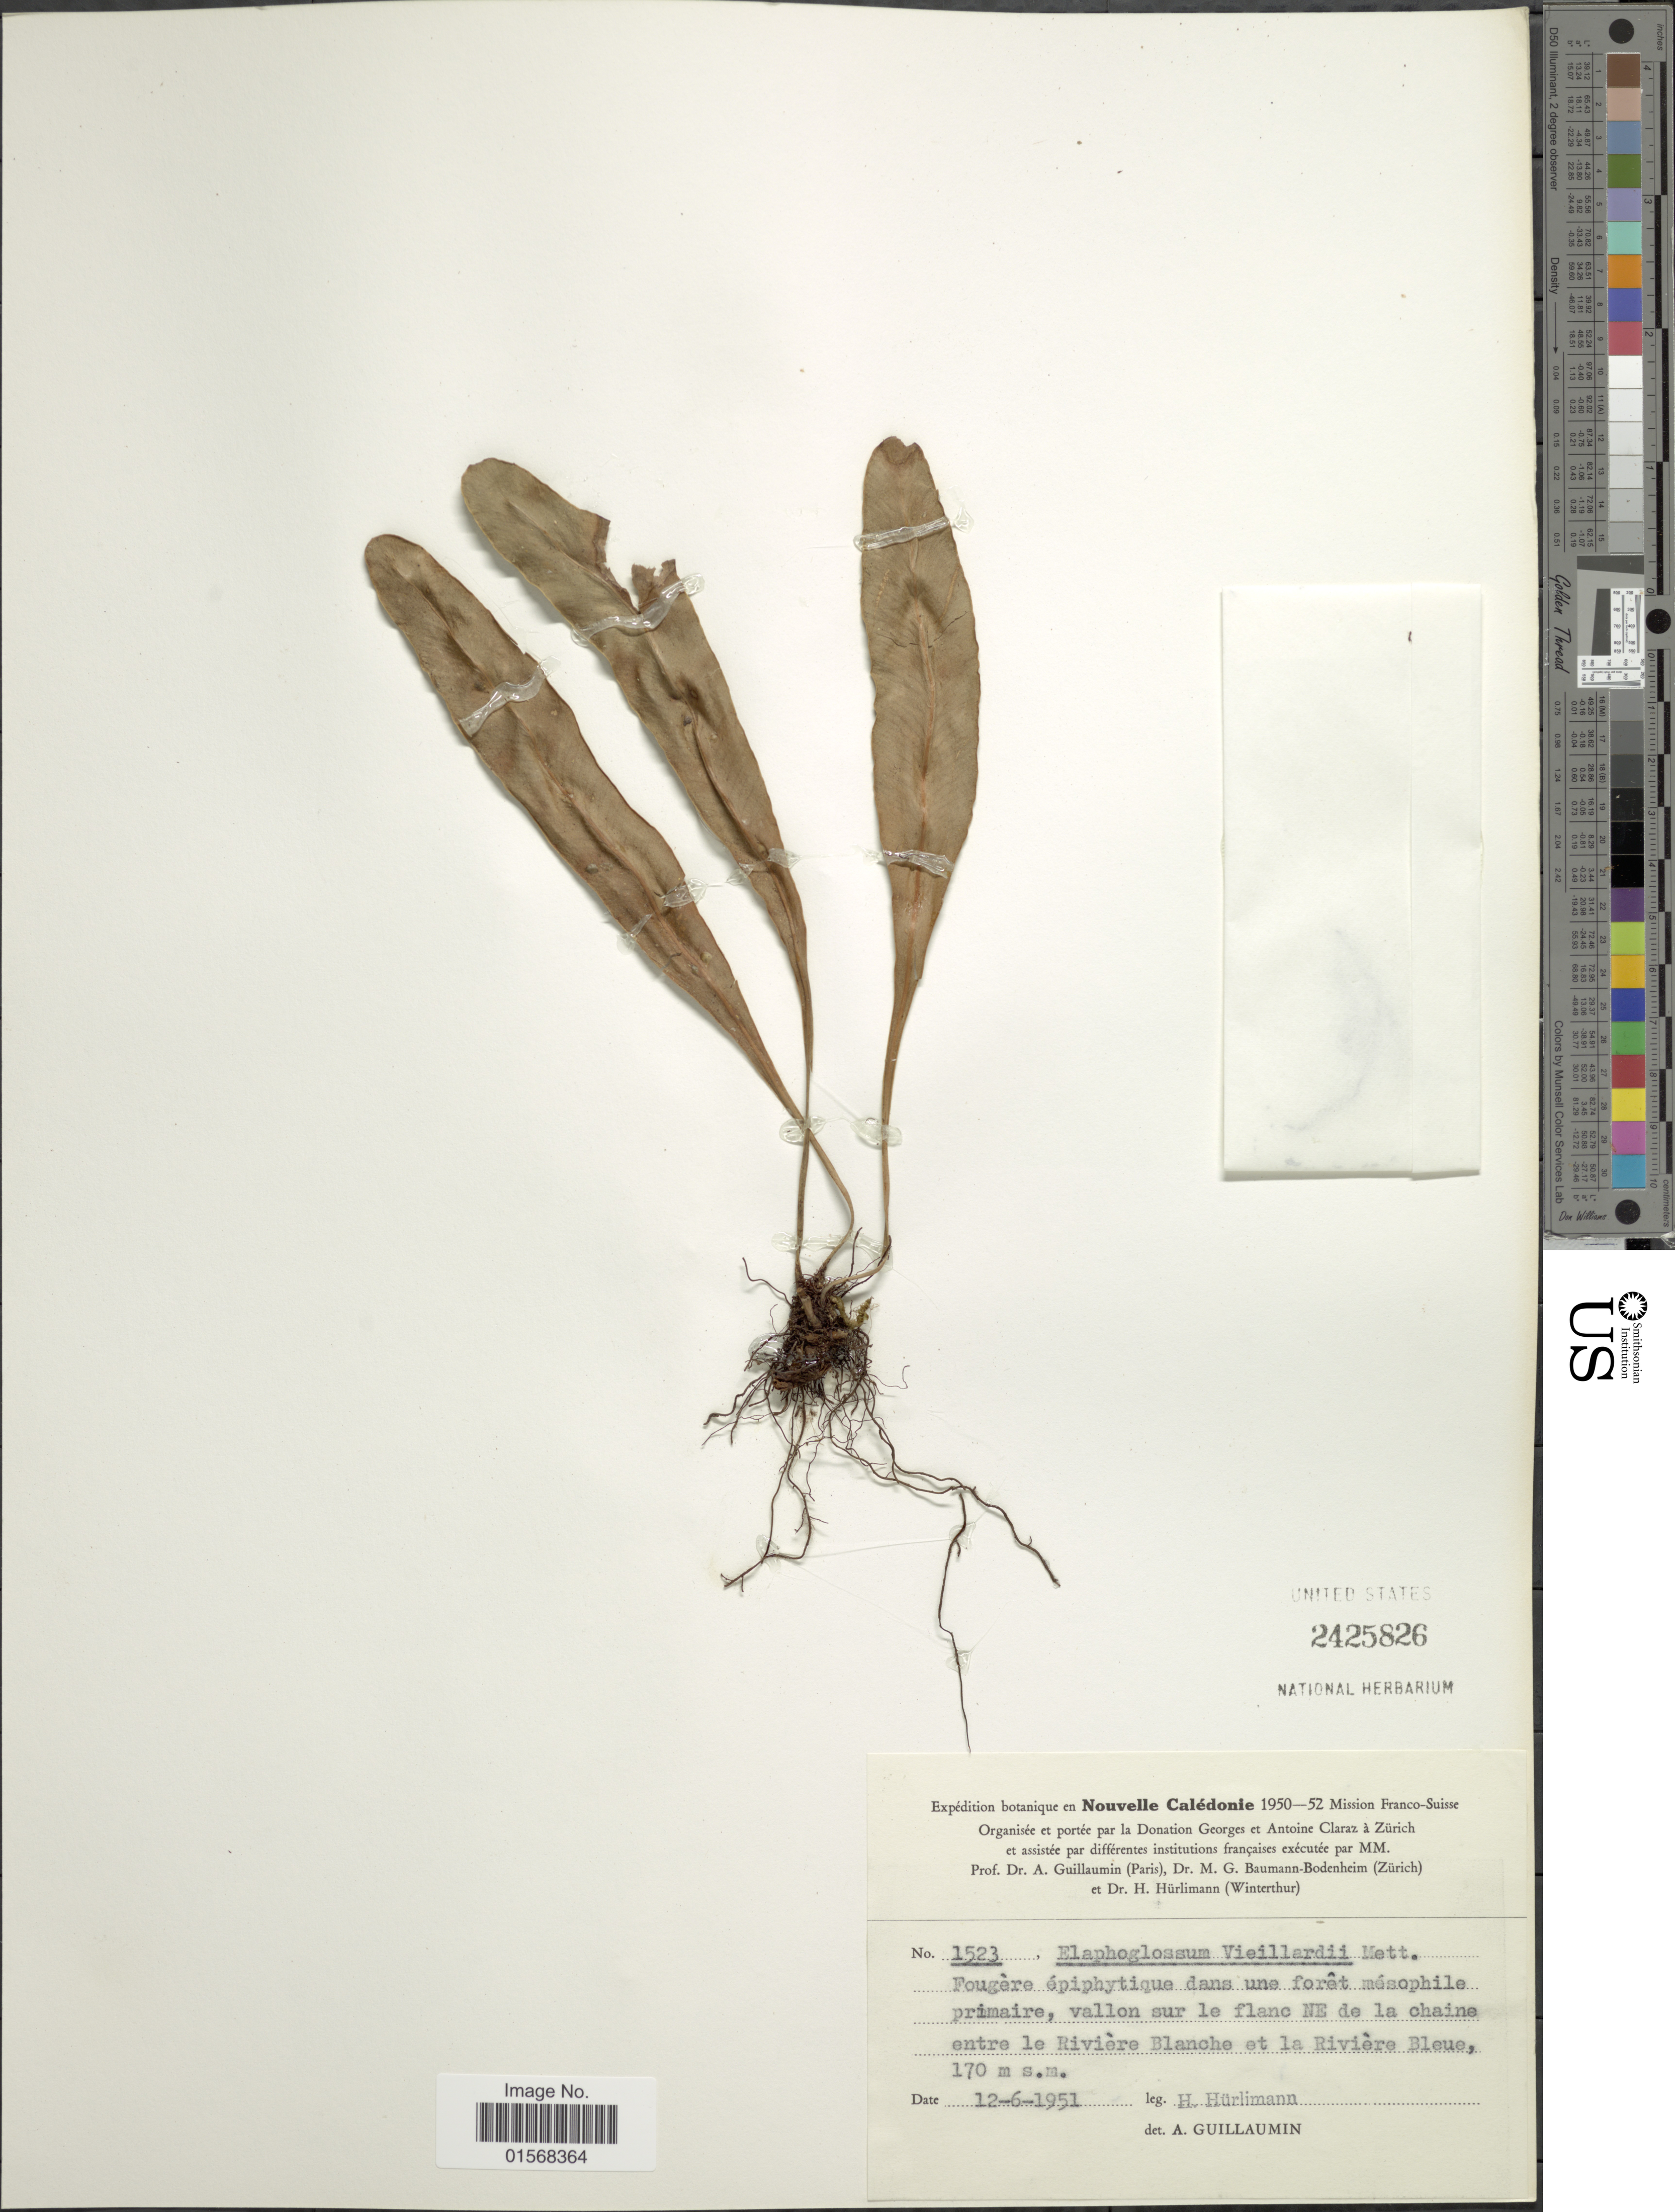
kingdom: Plantae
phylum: Tracheophyta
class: Polypodiopsida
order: Polypodiales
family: Dryopteridaceae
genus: Elaphoglossum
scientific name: Elaphoglossum vieillardii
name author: (Mett.) T. Moore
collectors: H. Hürlimann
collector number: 1523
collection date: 1951-06-12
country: New Caledonia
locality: Nouvelle Caledonie. Vallon sur le flanc NE de la chaine entre le Riviere Blanche et la Riviere Bleue.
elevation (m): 170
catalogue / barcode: US 2425826